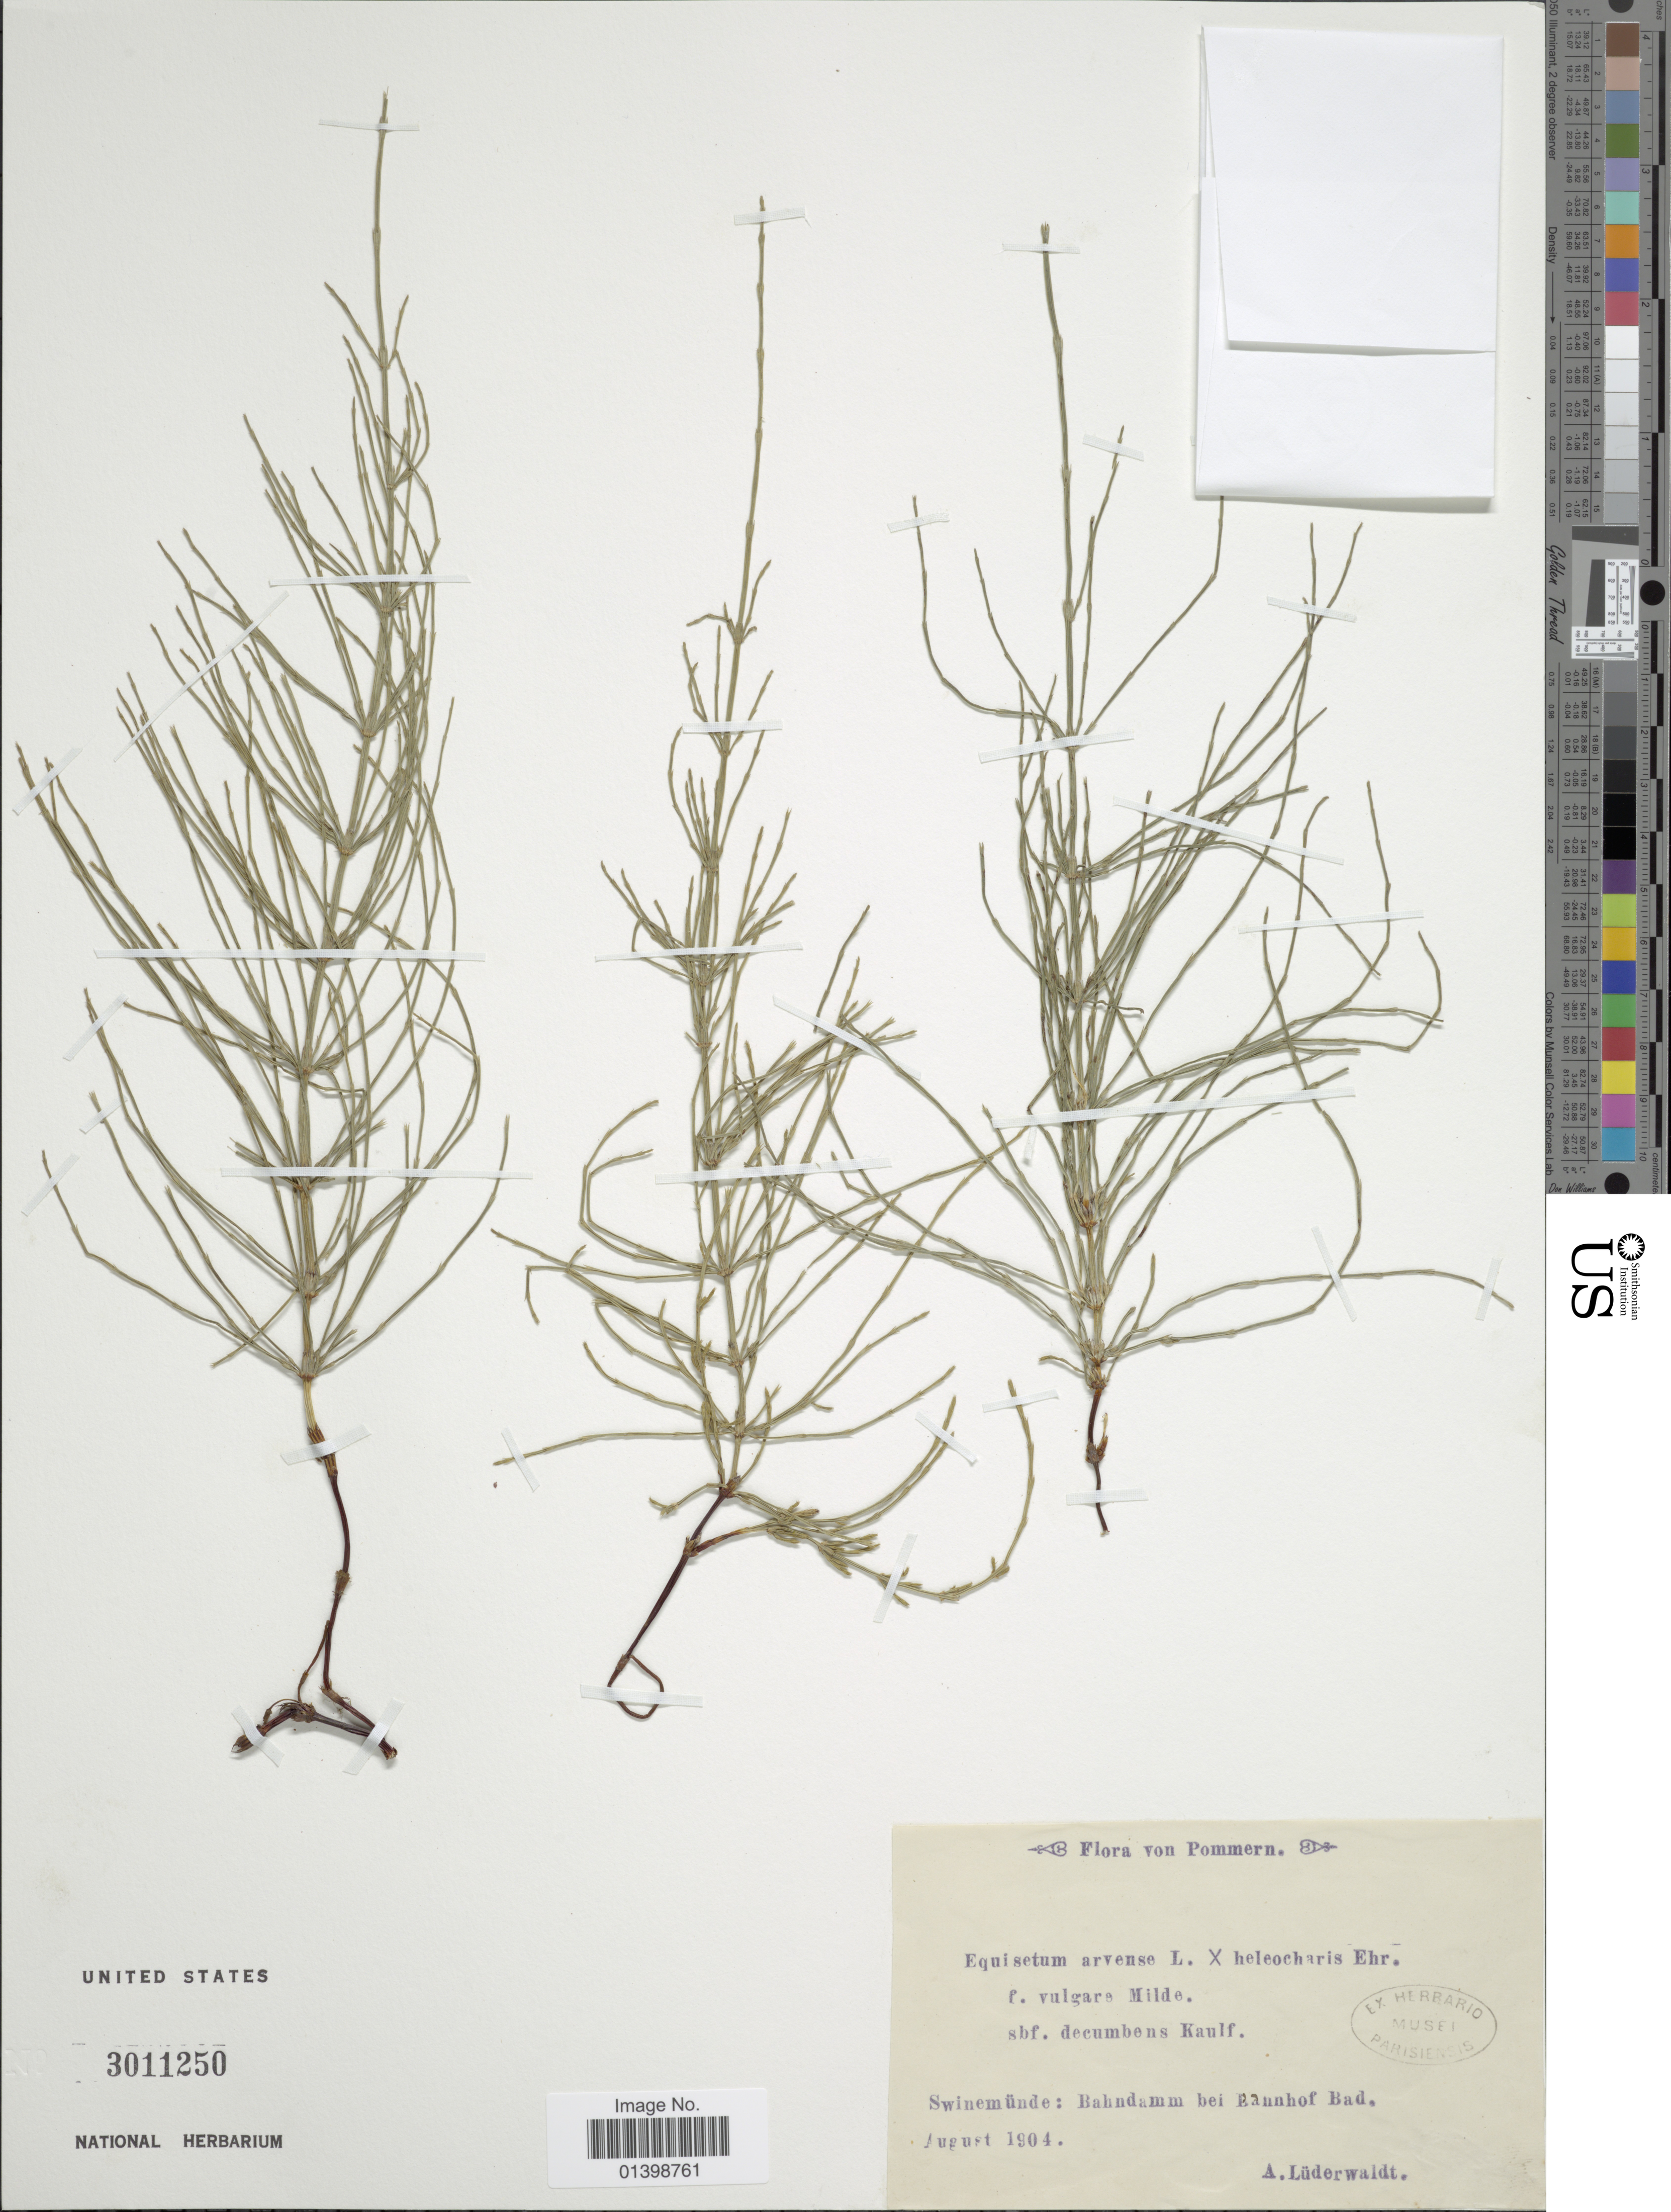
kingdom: Plantae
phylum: Tracheophyta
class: Polypodiopsida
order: Equisetales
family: Equisetaceae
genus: Equisetum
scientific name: Equisetum x litorale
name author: Kuhlw.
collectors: A. Lüderwaldt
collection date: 1904-08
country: Germany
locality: Pommern, Swinemünde: auf Baggersand beim Traject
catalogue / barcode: US 3011250